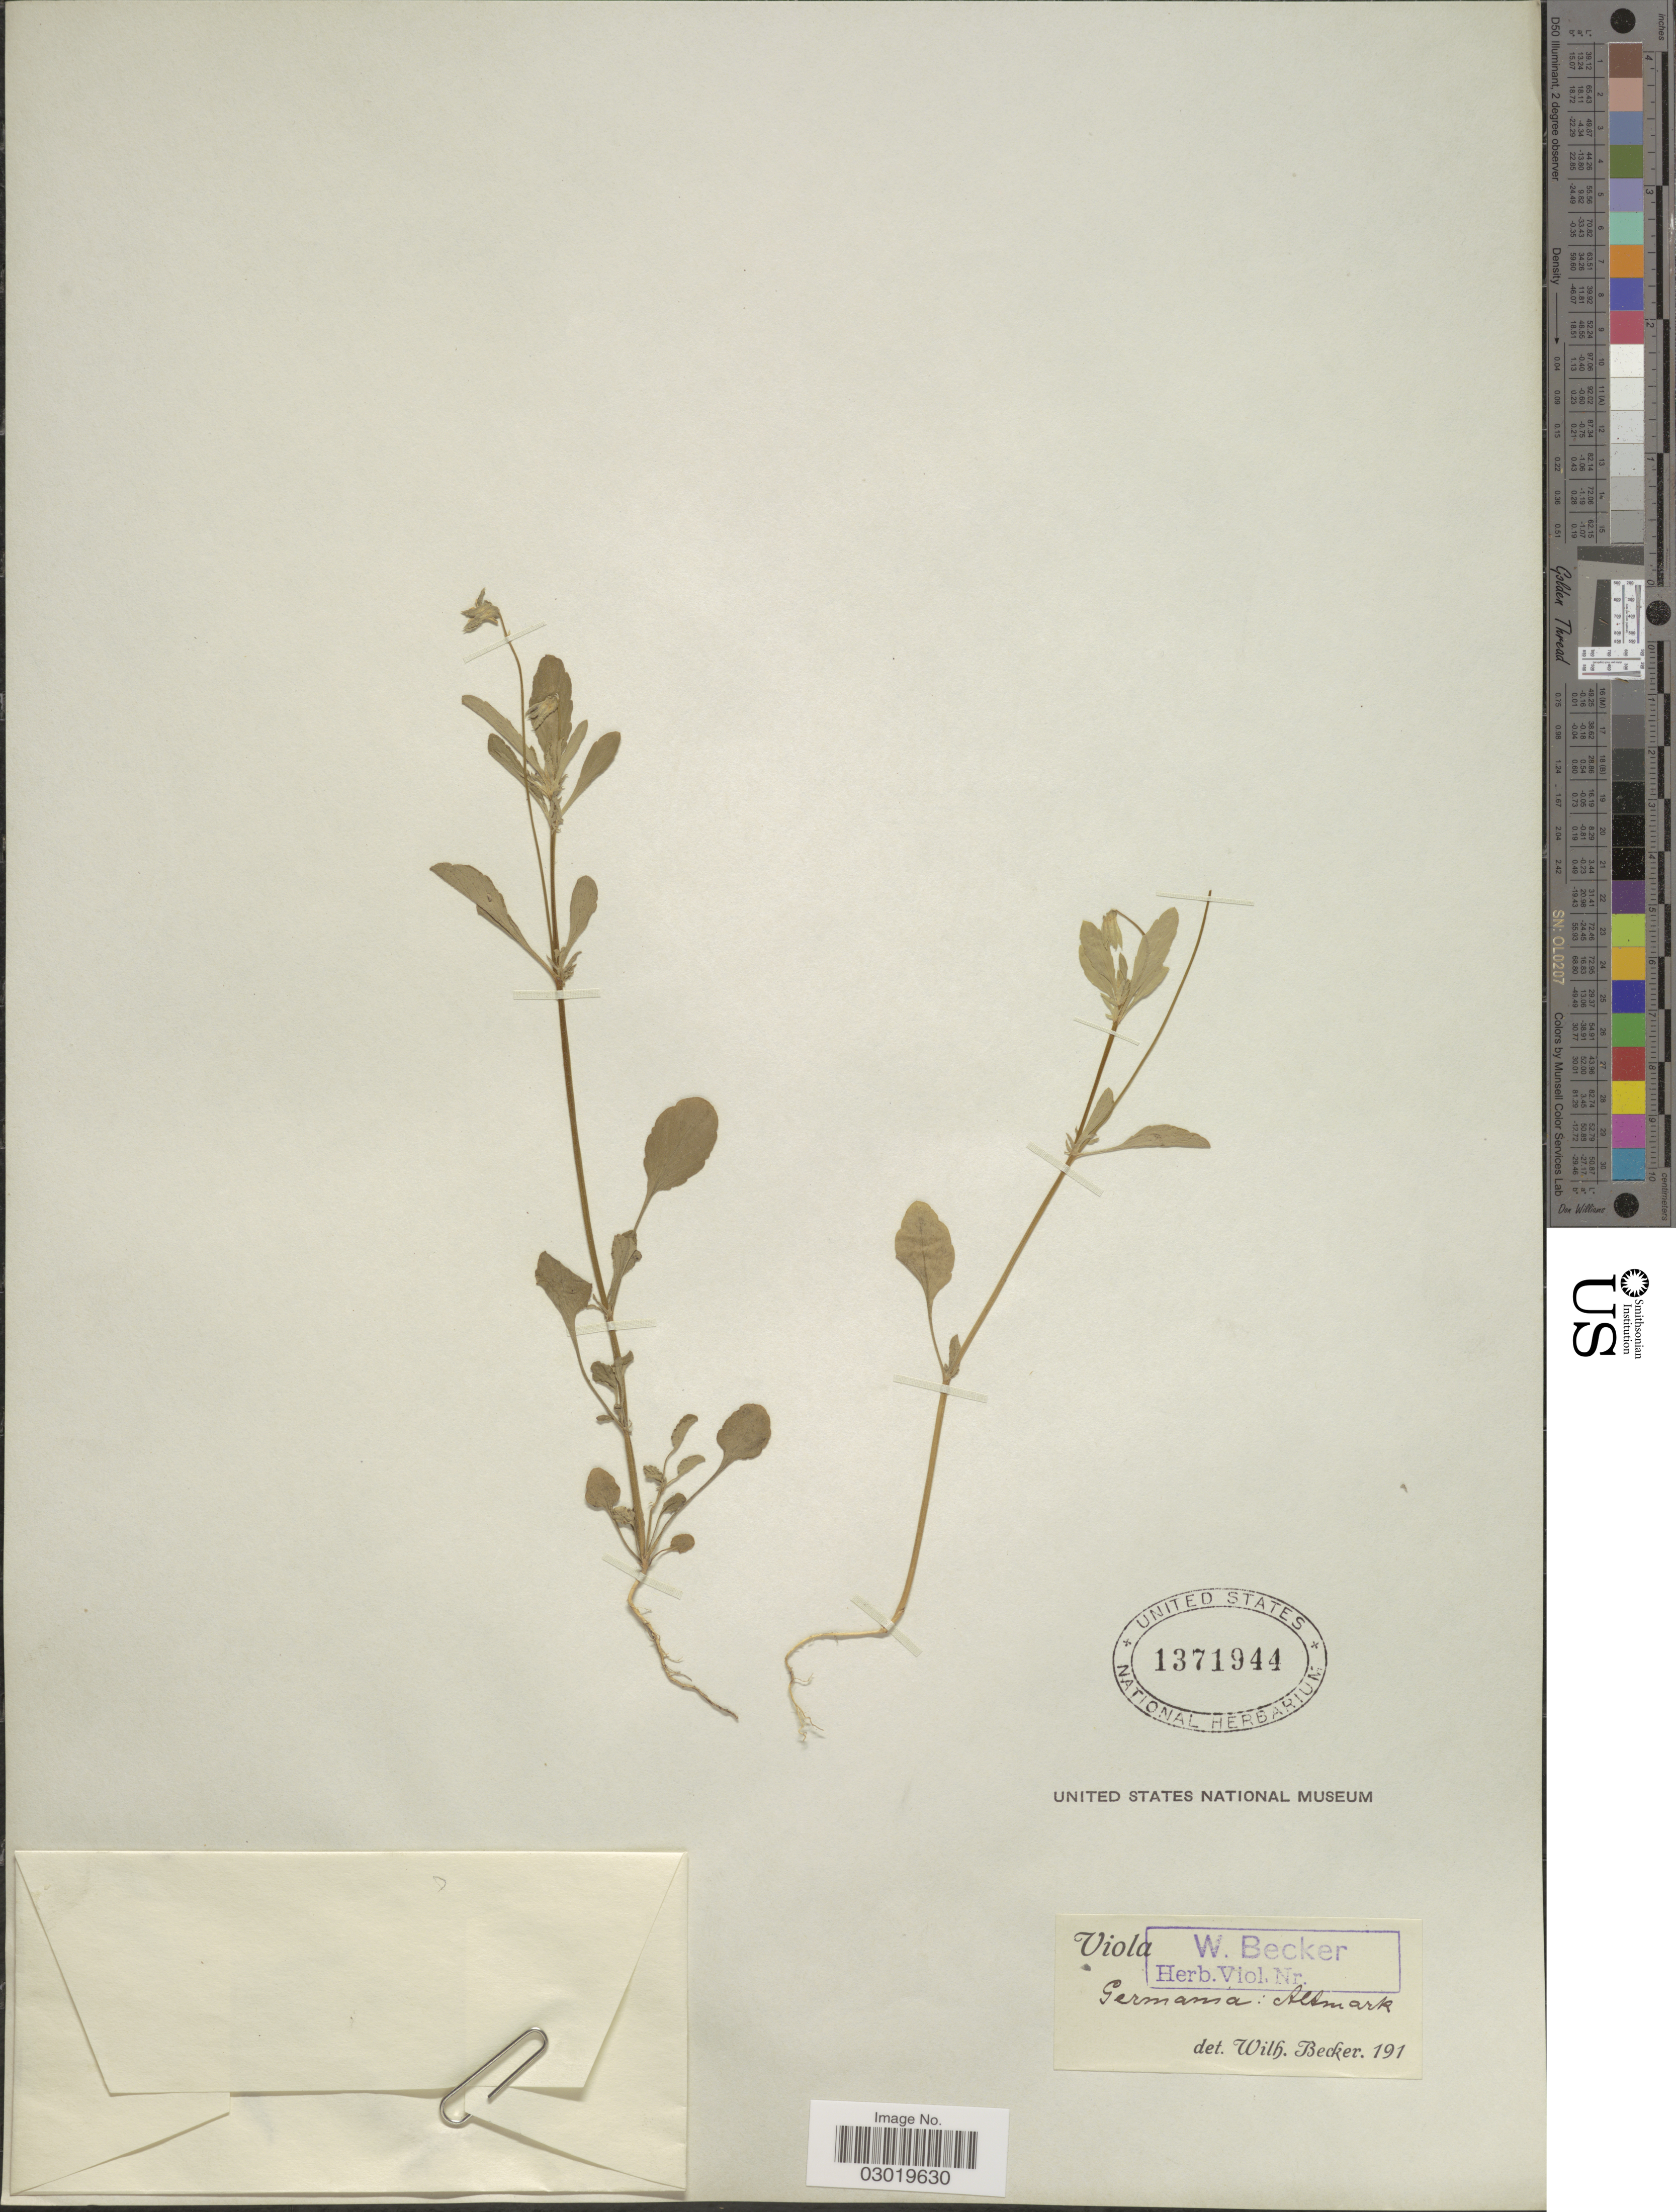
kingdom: Plantae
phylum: Tracheophyta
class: Magnoliopsida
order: Malpighiales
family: Violaceae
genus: Viola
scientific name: Viola sp.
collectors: W. Becker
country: Germany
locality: Germania: Altmark.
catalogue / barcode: US 1371944